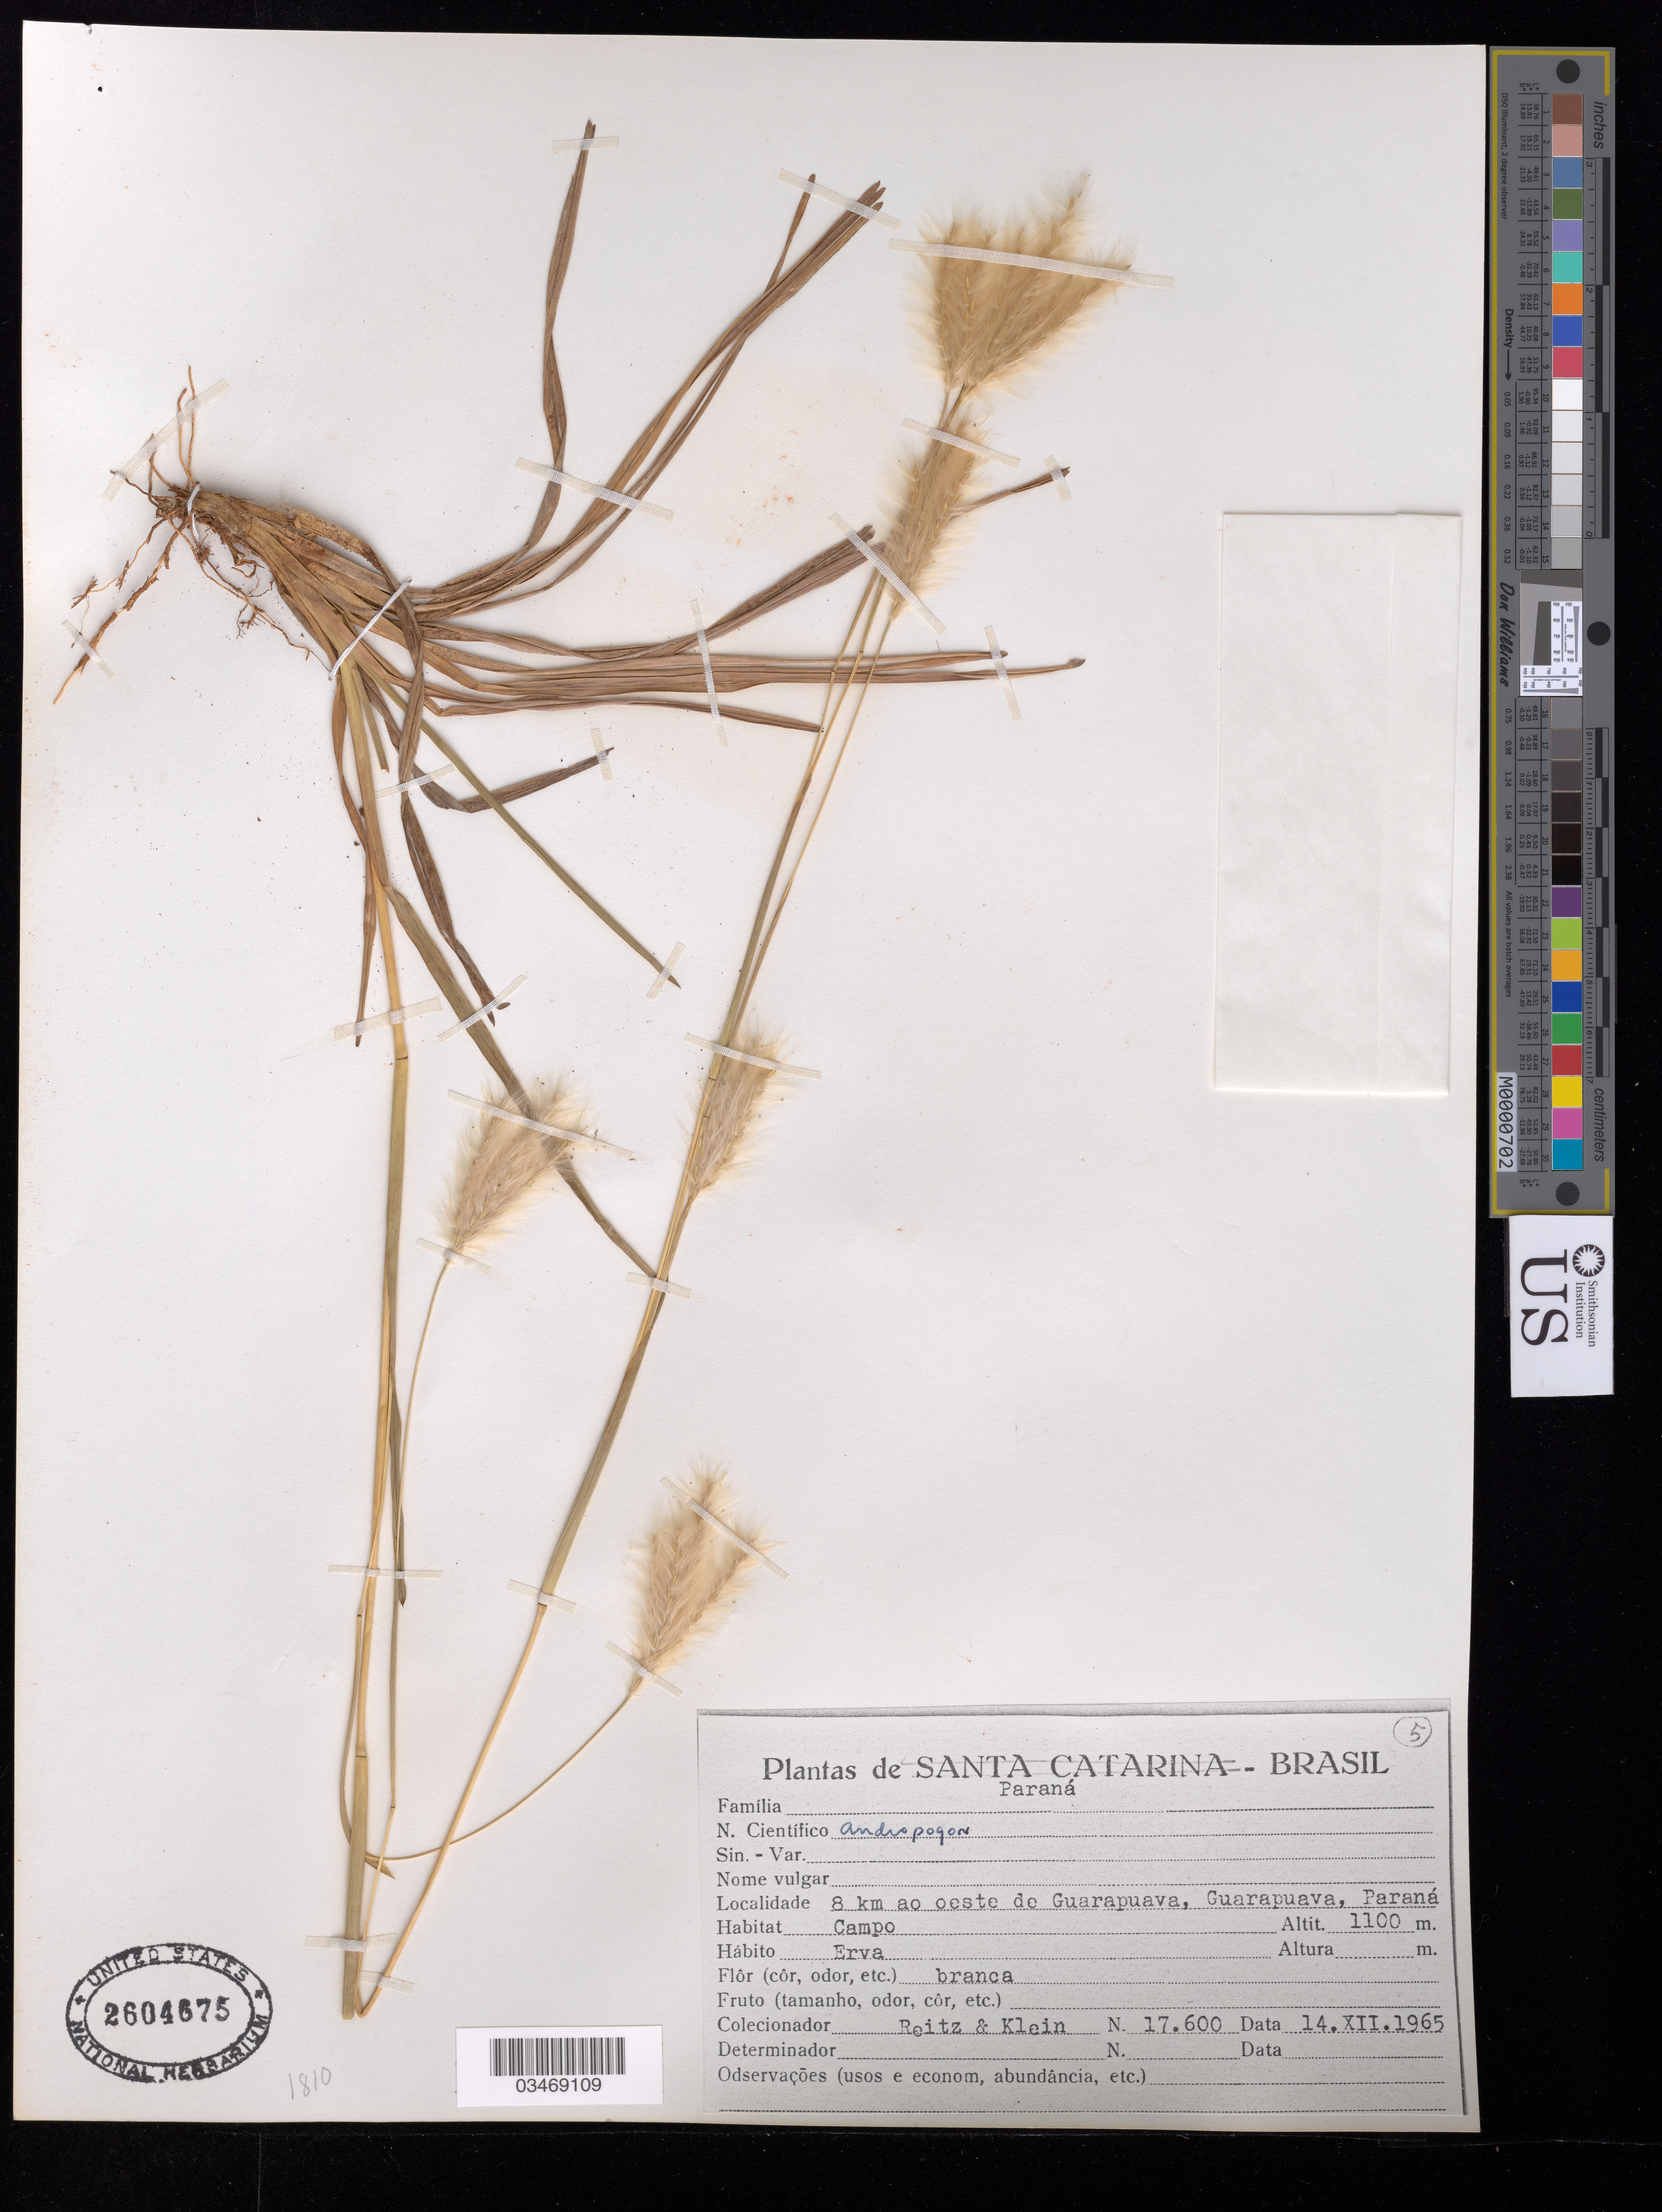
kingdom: Plantae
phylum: Tracheophyta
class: Liliopsida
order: Poales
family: Poaceae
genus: Andropogon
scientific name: Andropogon selloanus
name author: (Hack.) Hack.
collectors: Reitz & Klein, --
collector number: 17600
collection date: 1965-12-14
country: Brazil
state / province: Paraná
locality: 8 km ao oeste de Guarapuava, Guarapuava, Parana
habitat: Erva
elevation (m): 1100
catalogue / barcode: US 2604675